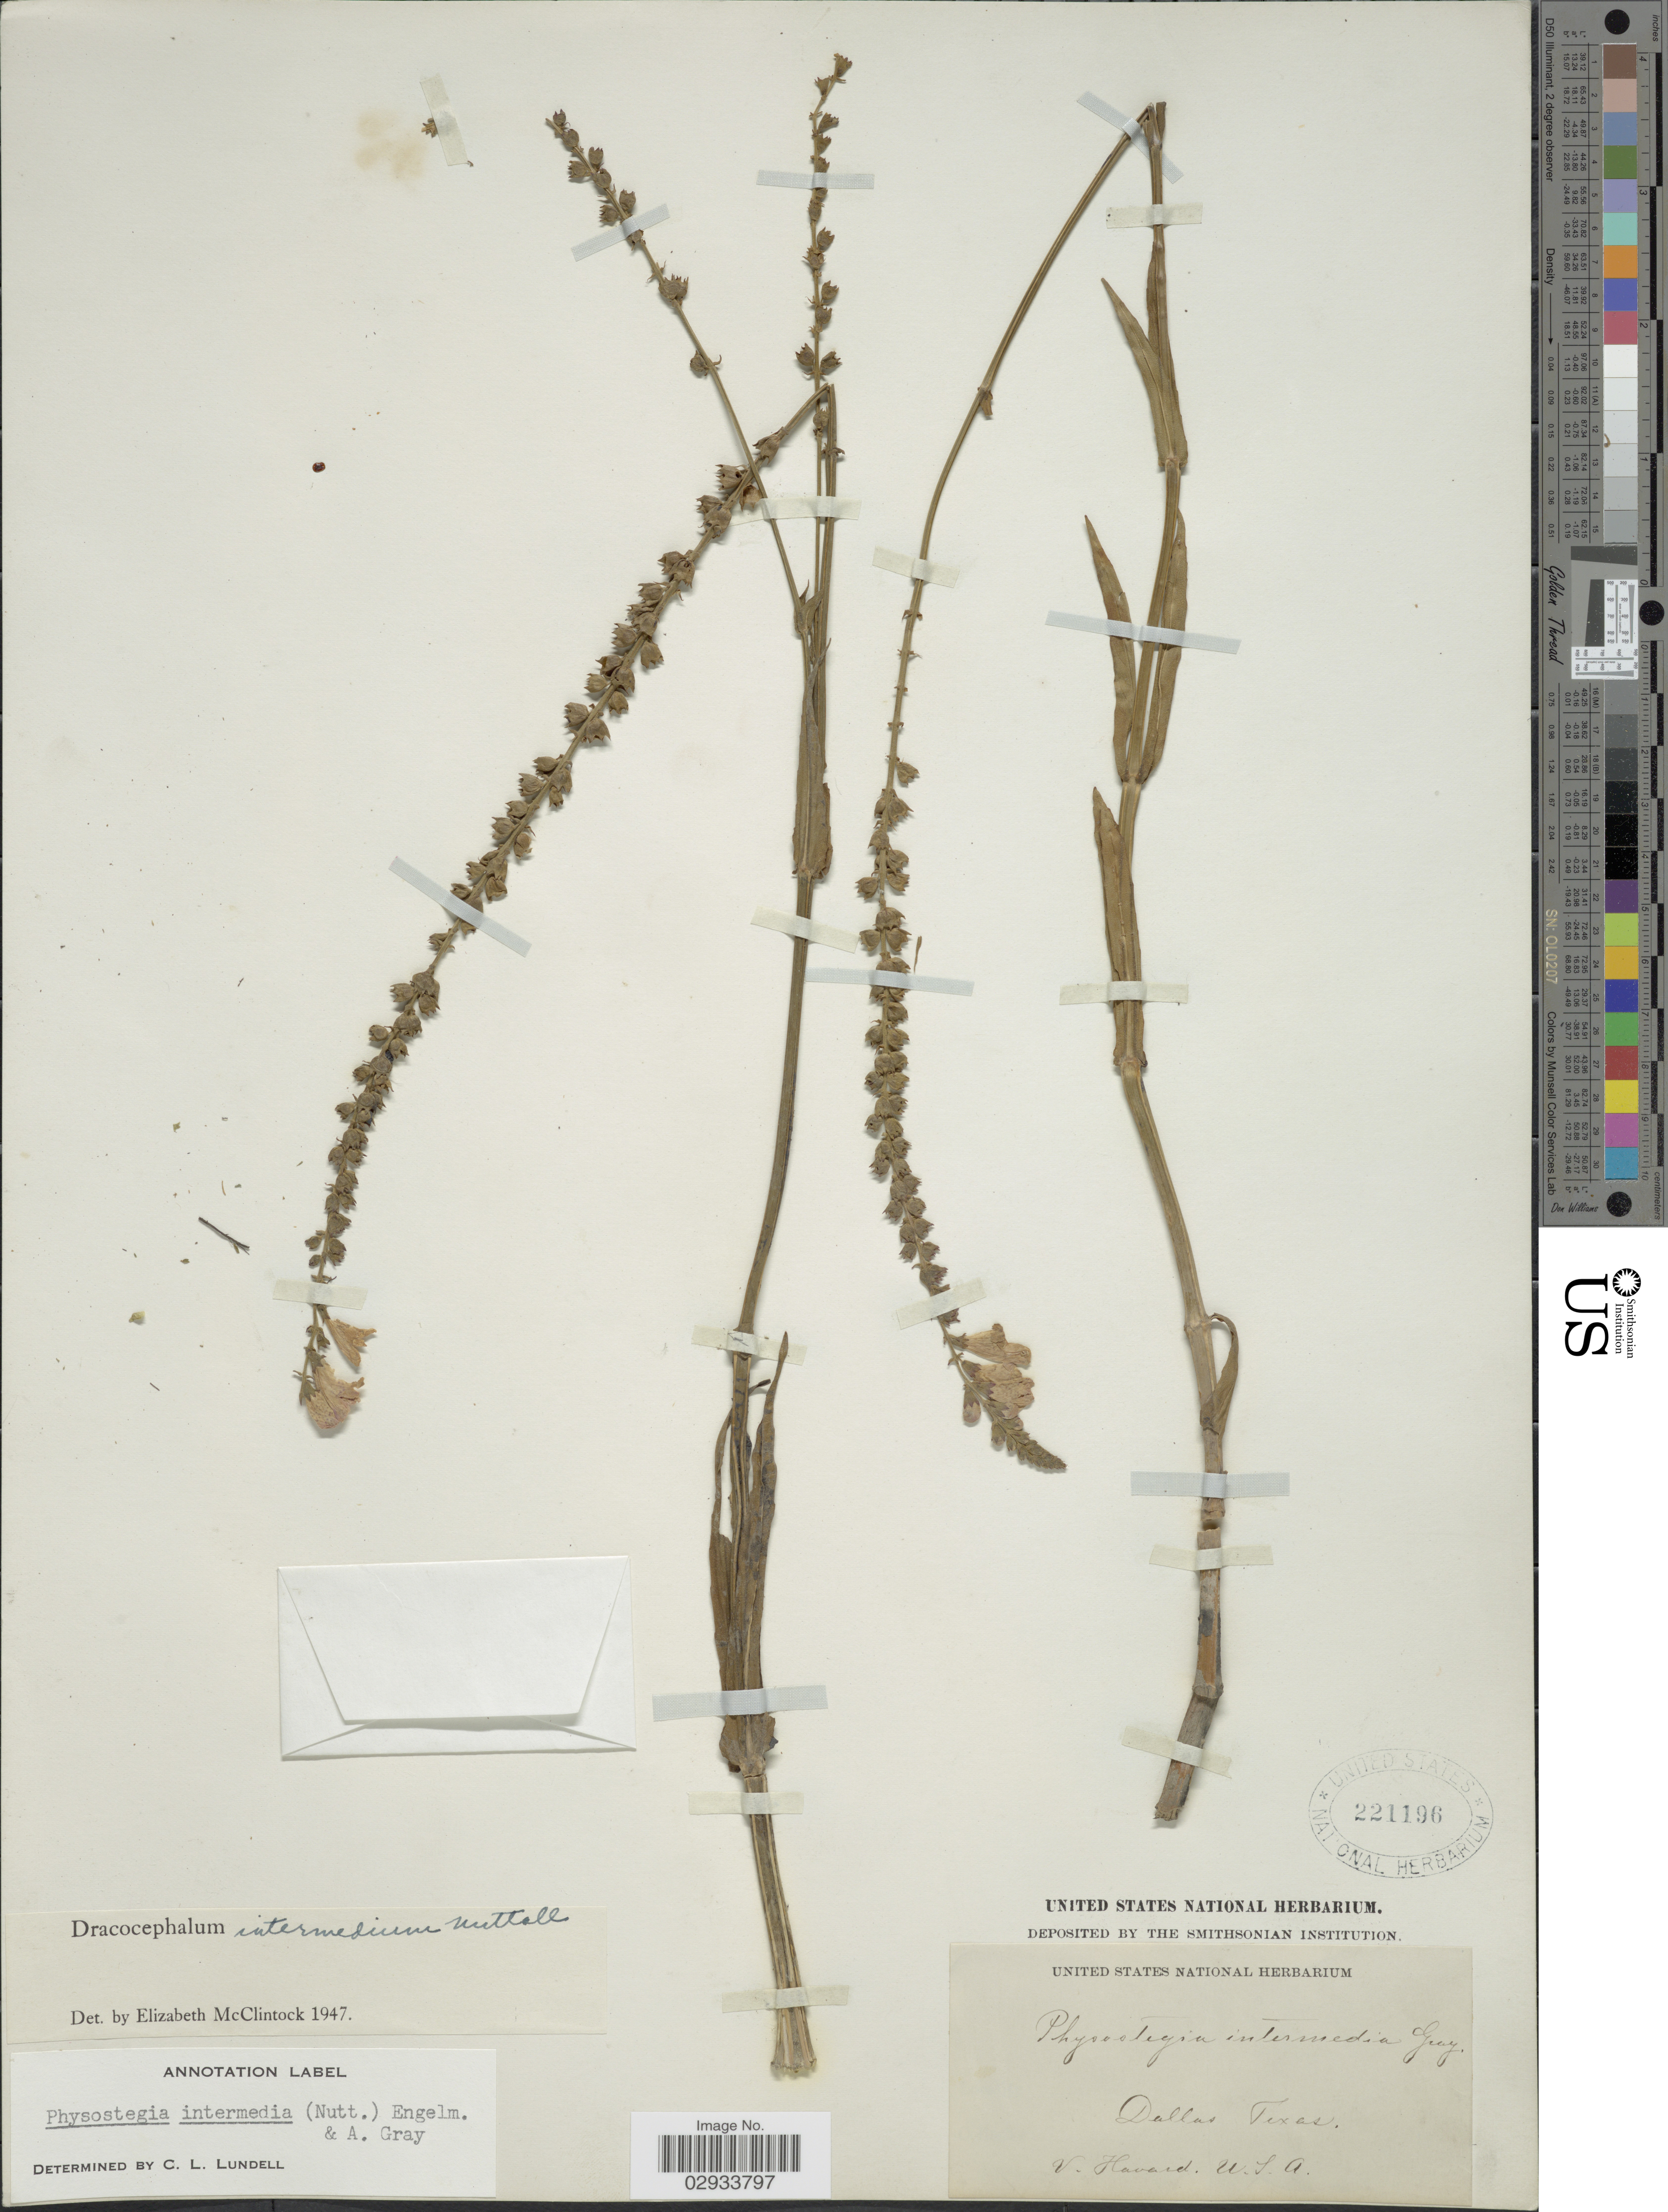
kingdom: Plantae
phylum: Tracheophyta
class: Magnoliopsida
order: Lamiales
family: Lamiaceae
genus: Physostegia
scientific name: Physostegia intermedia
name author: (Nutt.) Engelm. & A. Gray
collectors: V. Havard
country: United States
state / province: Texas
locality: Dallas, Texas.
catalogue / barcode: US 221196